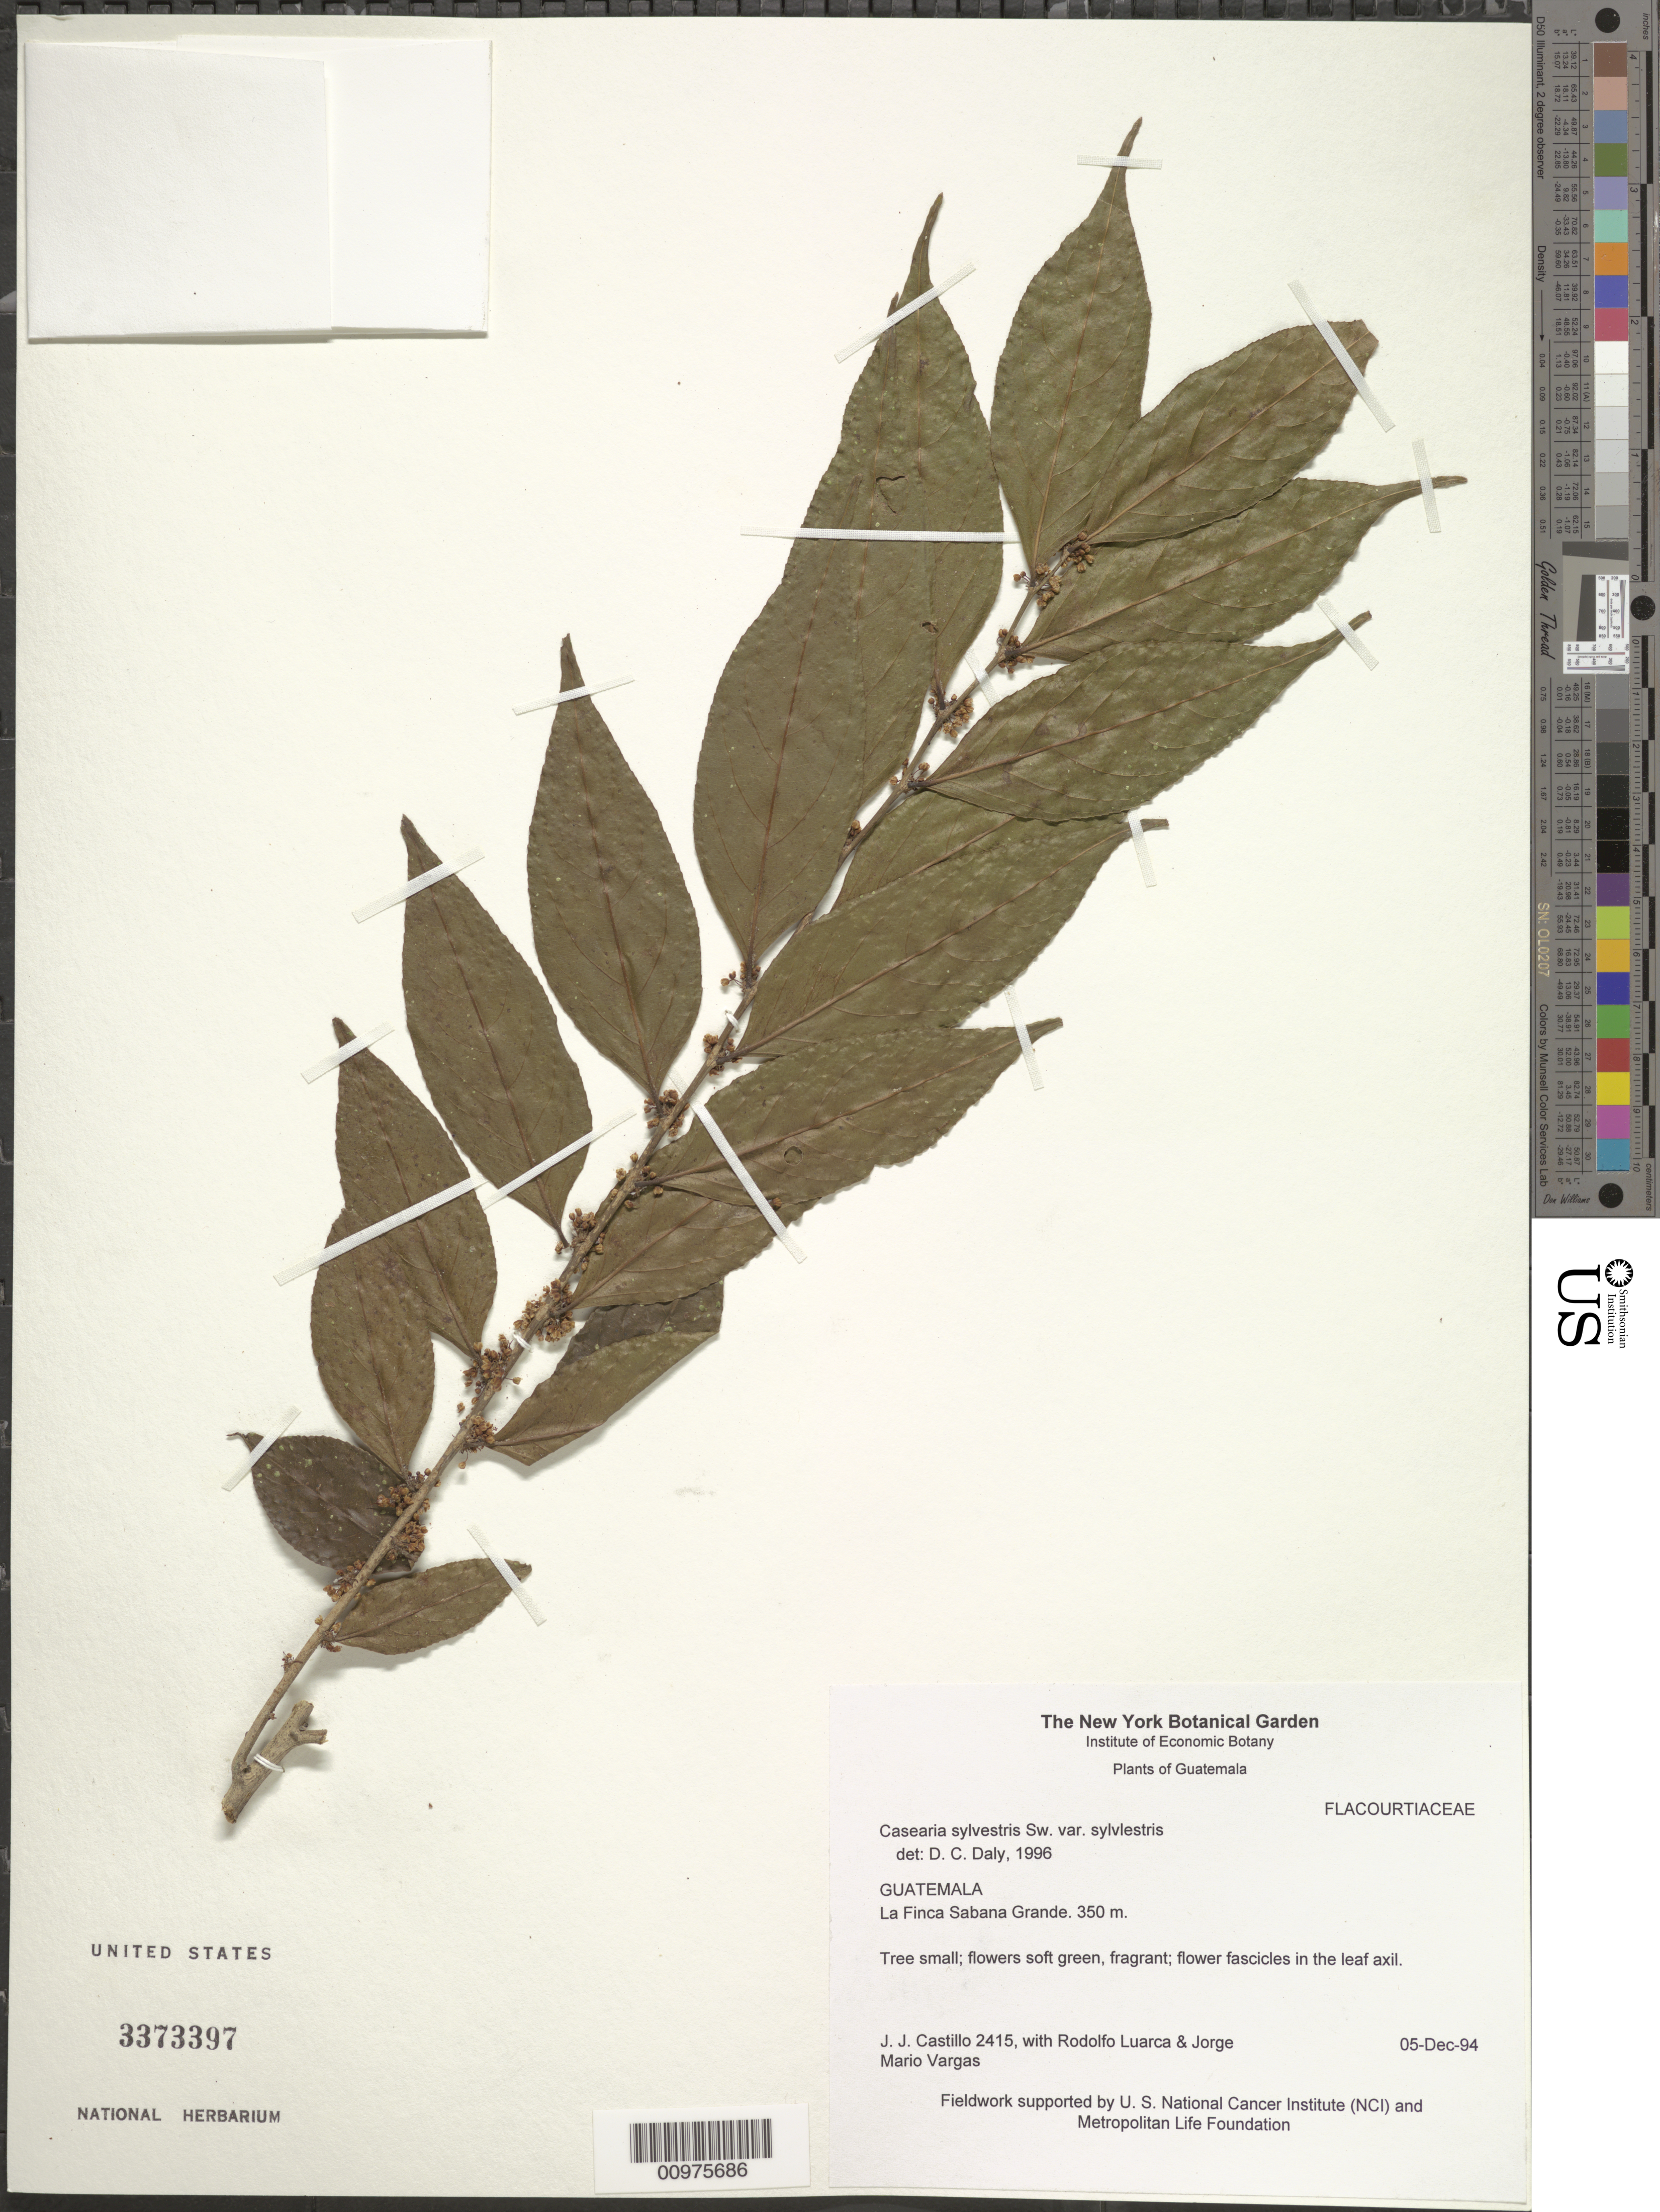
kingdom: Plantae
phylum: Tracheophyta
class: Magnoliopsida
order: Malpighiales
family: Salicaceae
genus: Casearia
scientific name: Casearia sylvestris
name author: Sw.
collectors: J. Castillo, R. Luarca & J. Vargas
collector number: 2415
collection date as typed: Transcribed d/m/y: 5/12/94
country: Guatemala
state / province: Guatemala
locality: La Finca Sabana Grande.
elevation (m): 350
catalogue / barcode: US 3373397